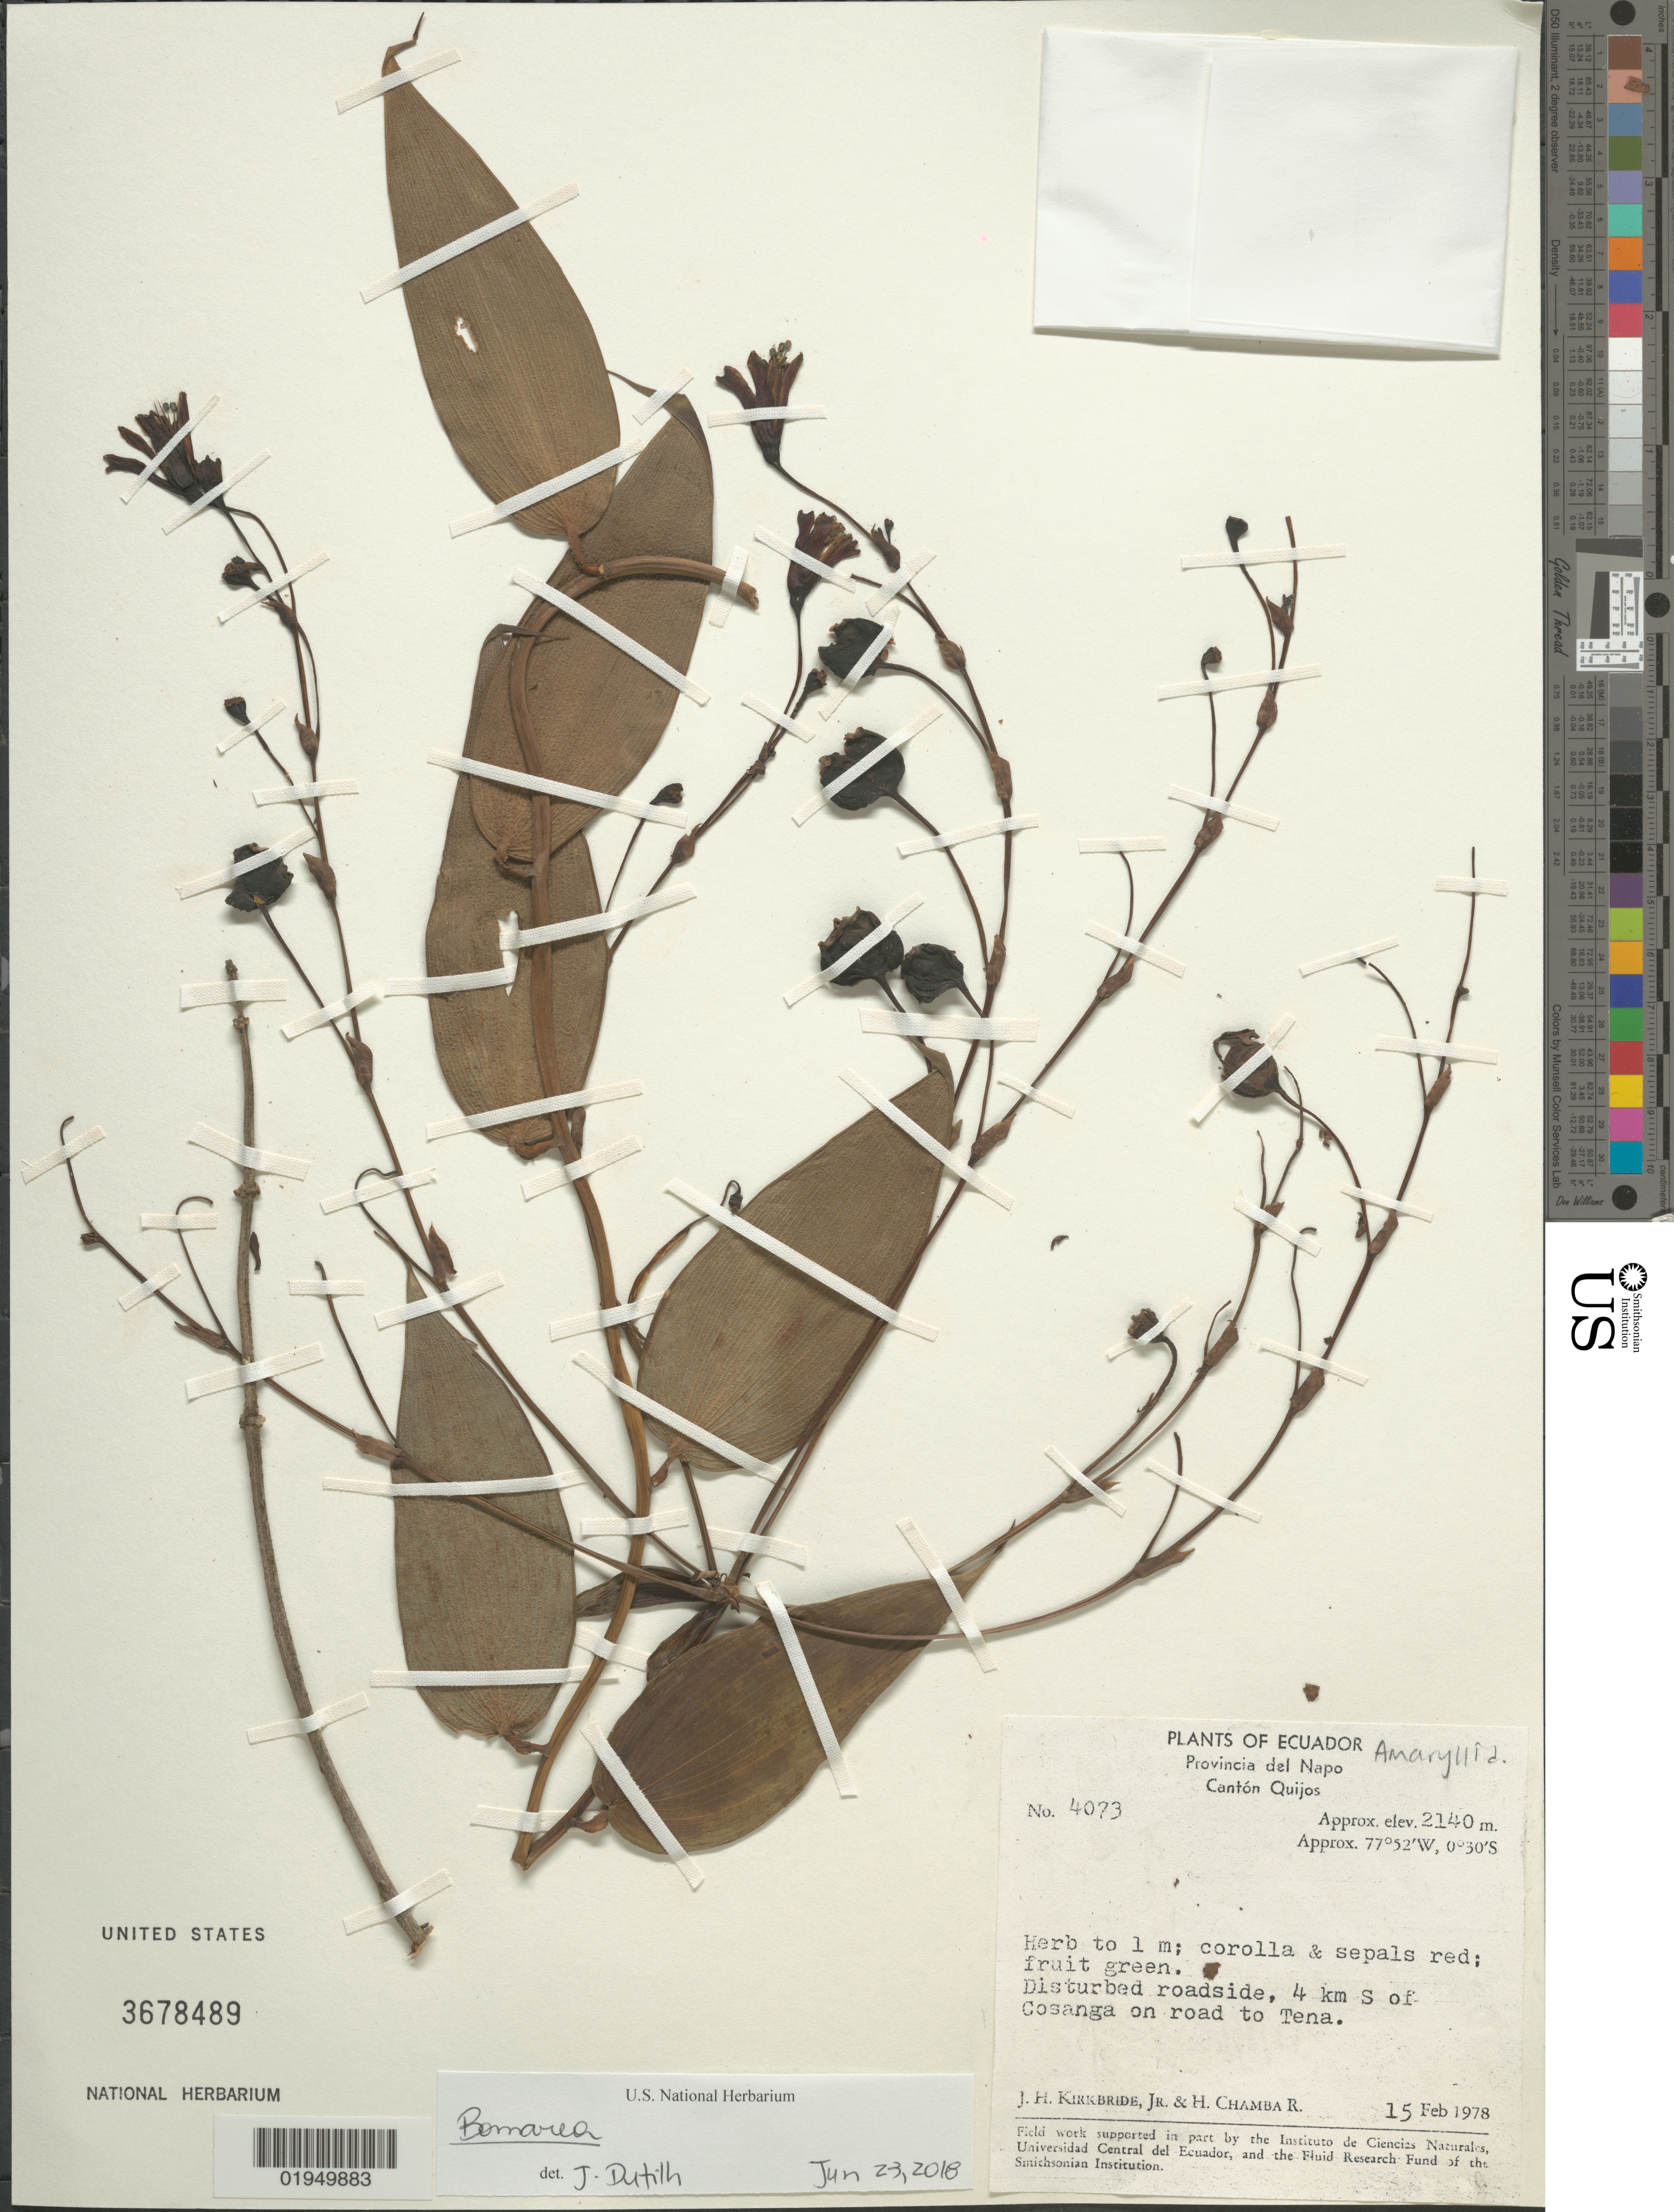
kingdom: Plantae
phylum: Tracheophyta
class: Liliopsida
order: Liliales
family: Alstroemeriaceae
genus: Bomarea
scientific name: Bomarea sp.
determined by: Dutilh, Julie H. A.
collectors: J. H. Kirkbride & H. Chamba R.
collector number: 4073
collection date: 1978-02-15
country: Ecuador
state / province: Napo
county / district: Quijos Cantón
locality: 4 km S of Cosanga on road to Tena.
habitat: Disturbed roadside.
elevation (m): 2140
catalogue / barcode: US 3678489